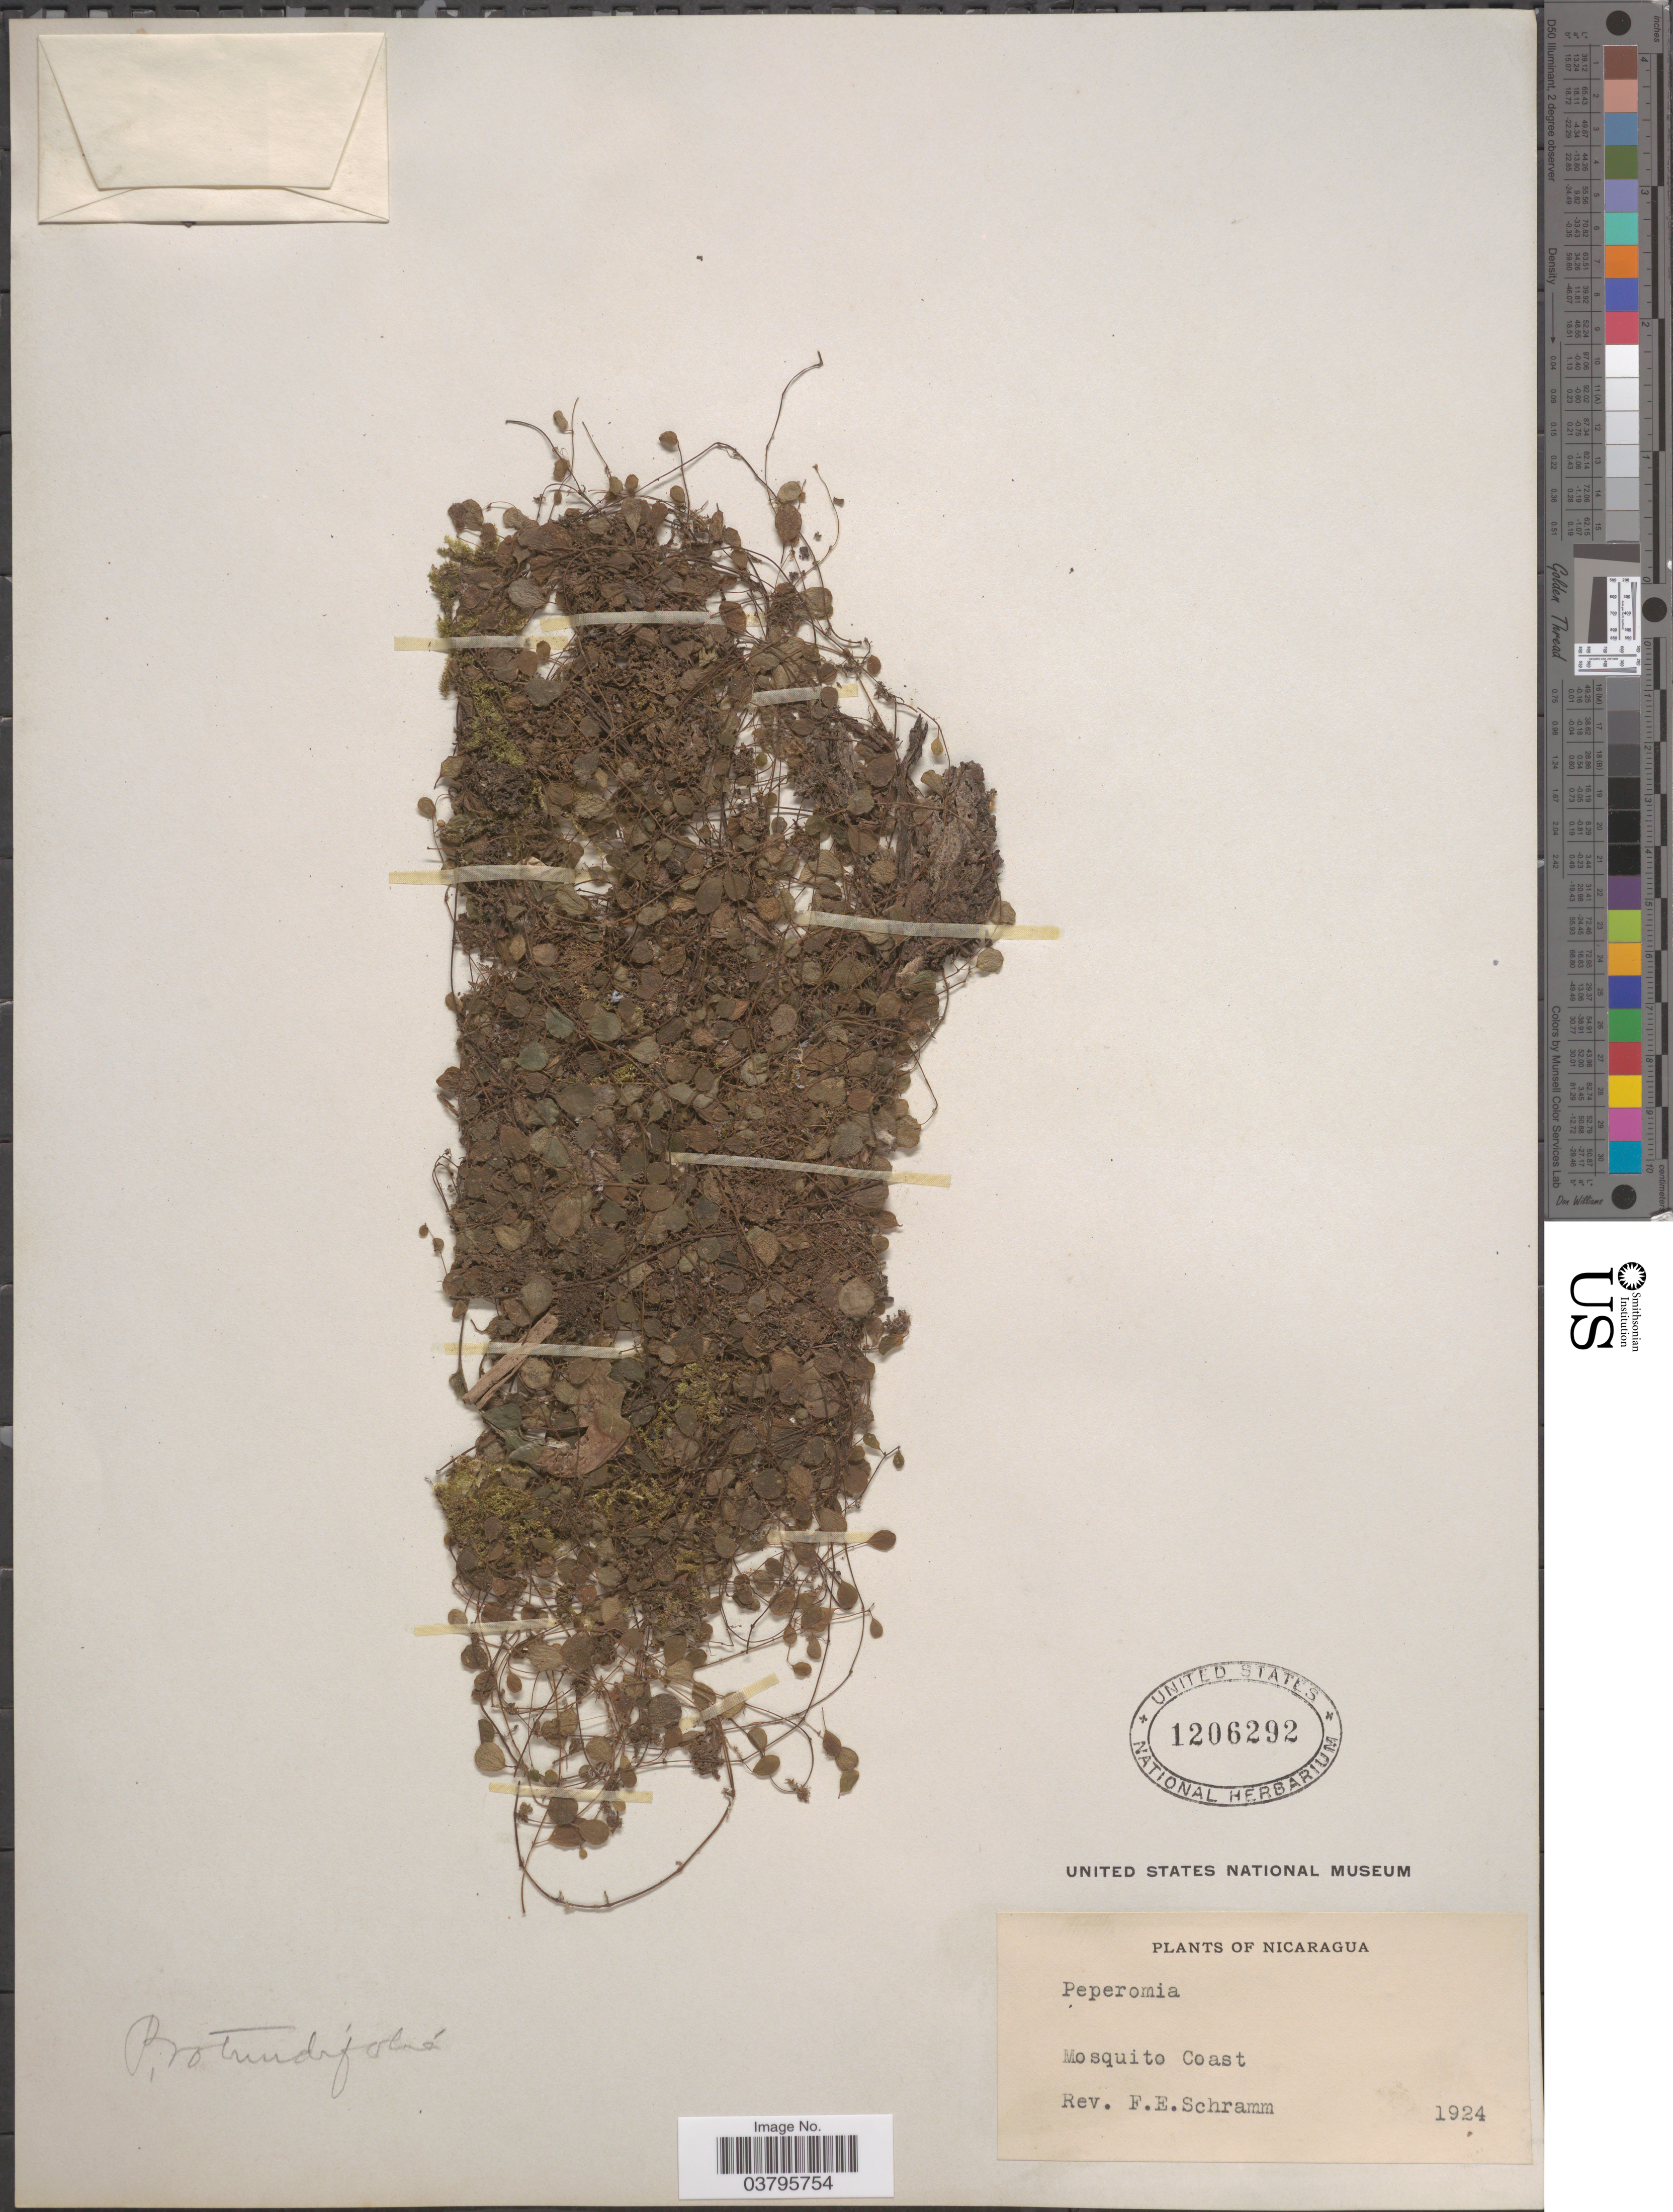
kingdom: Plantae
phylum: Tracheophyta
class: Magnoliopsida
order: Piperales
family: Piperaceae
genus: Peperomia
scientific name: Peperomia rotundifolia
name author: (L.) Kunth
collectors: F. E. Schramm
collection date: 1924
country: Nicaragua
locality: Mosquito Coast.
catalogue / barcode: US 1206292